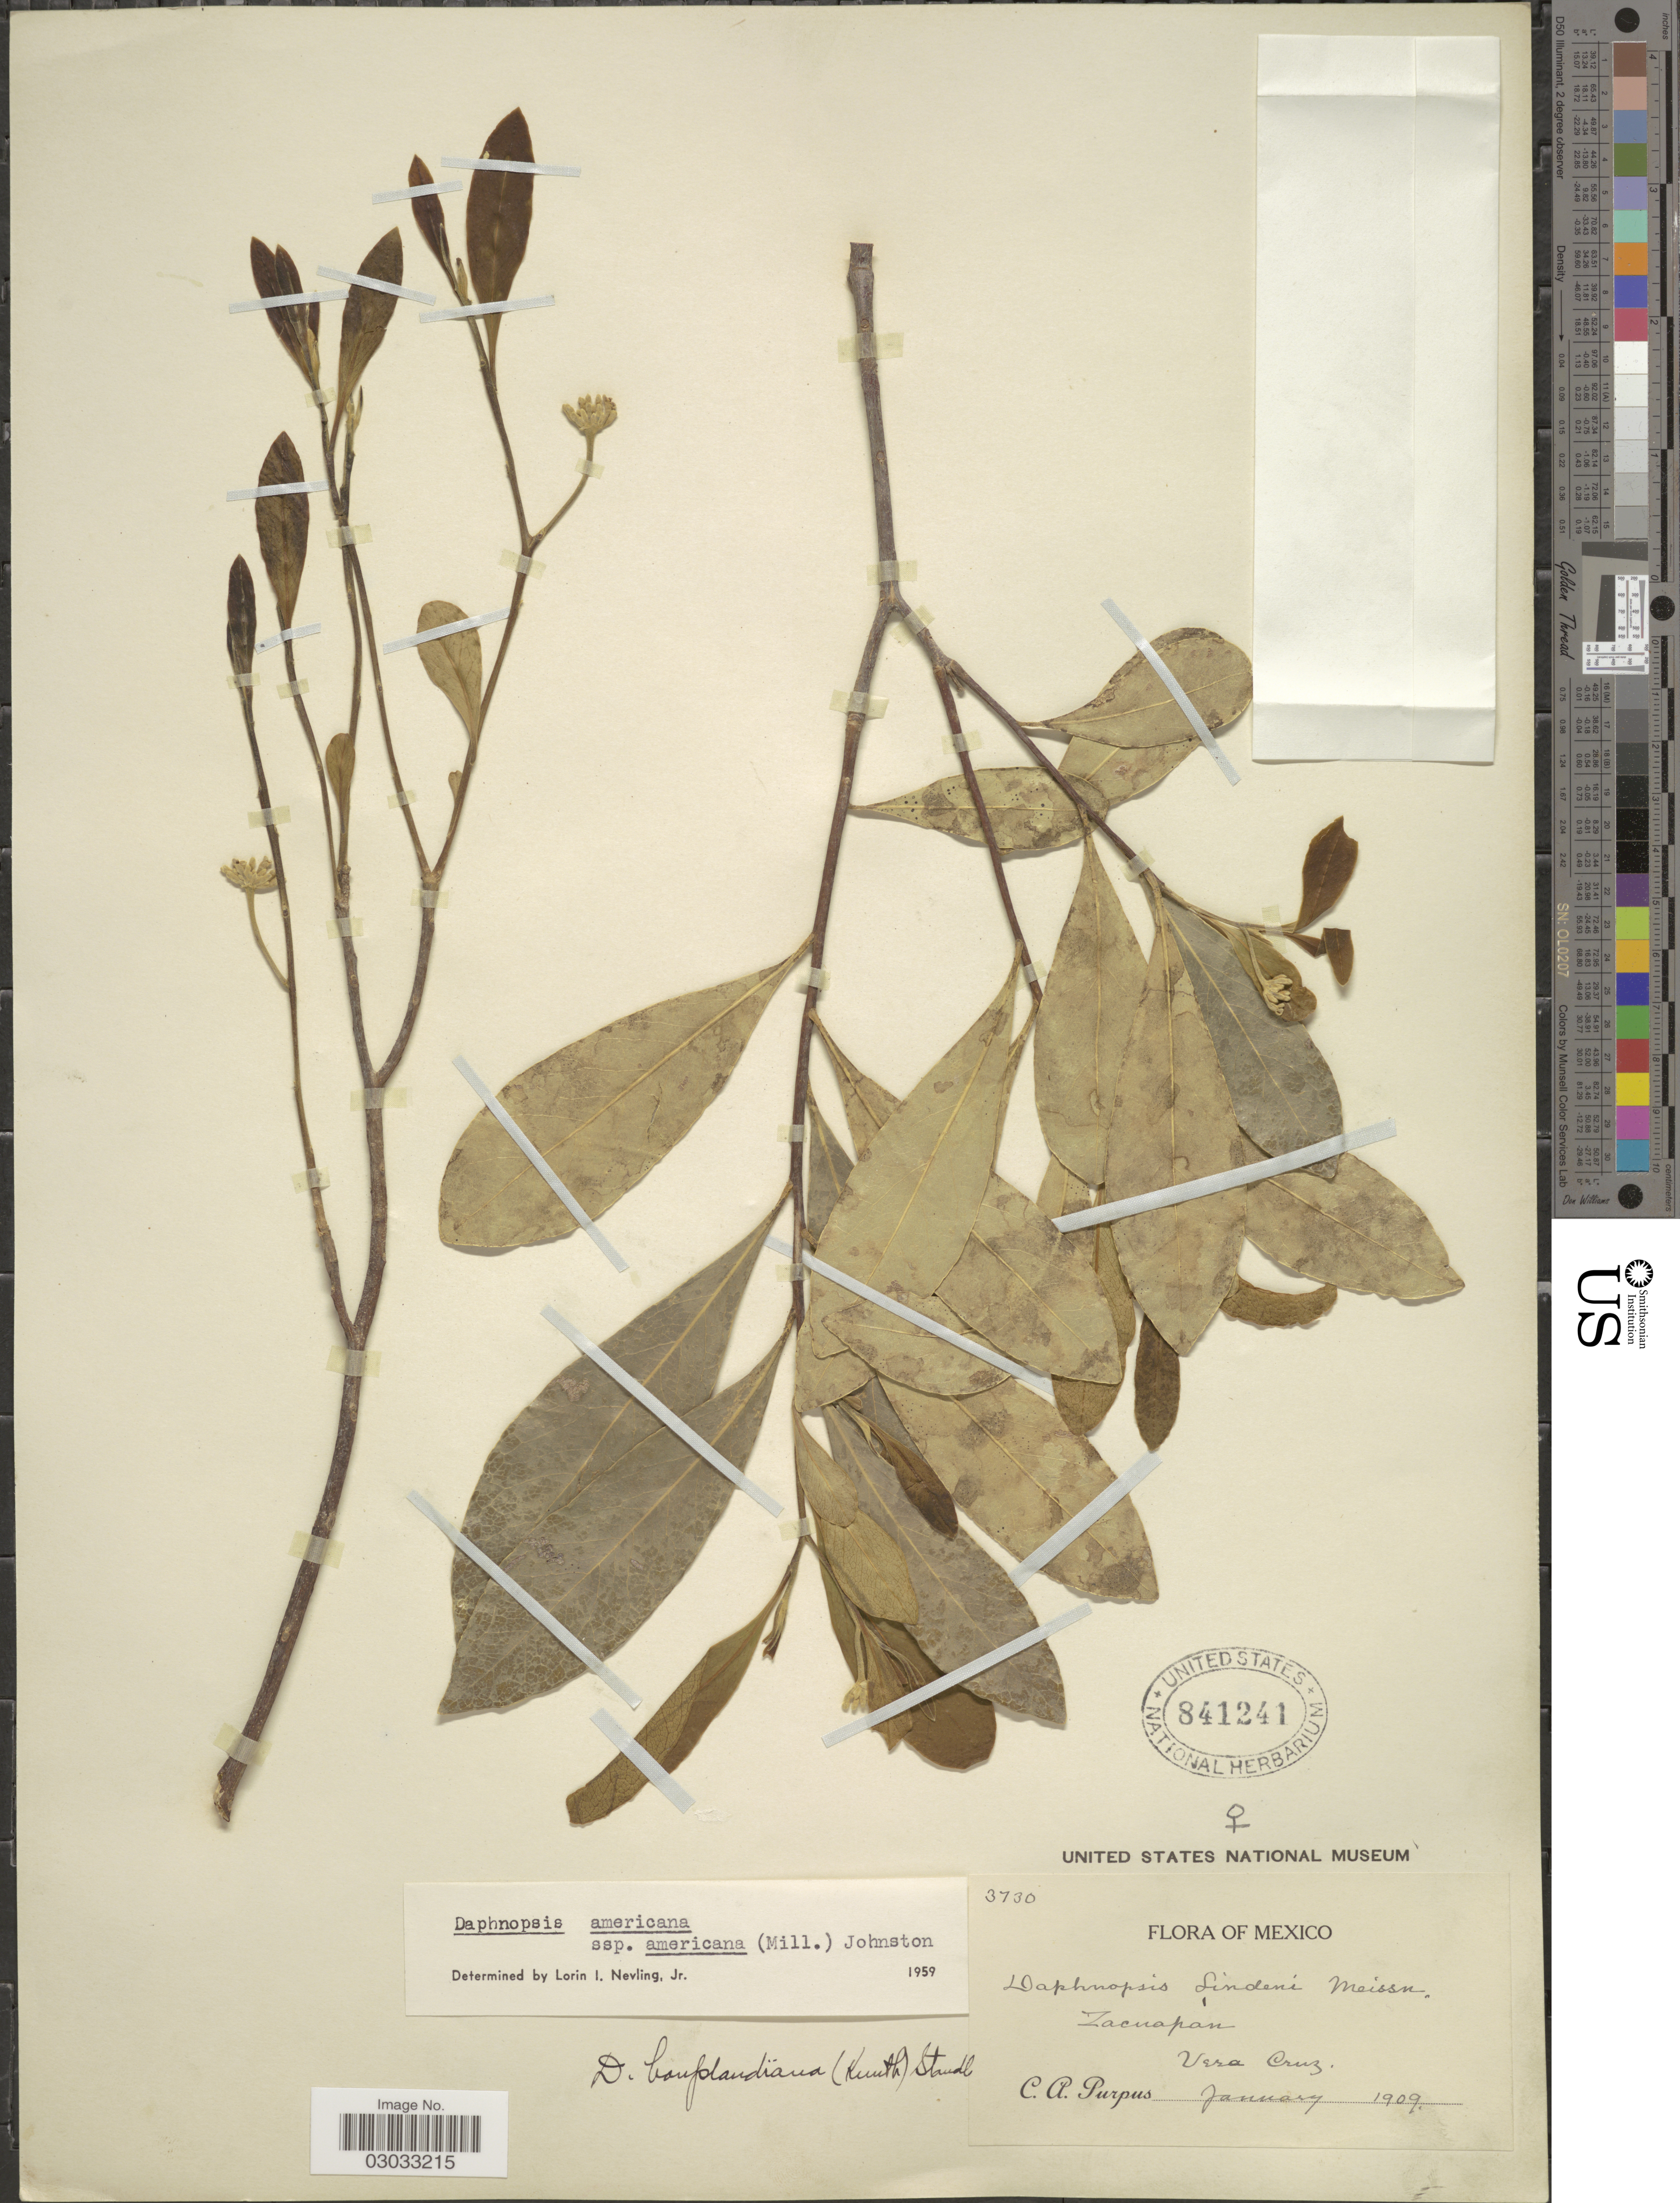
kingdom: Plantae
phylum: Tracheophyta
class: Magnoliopsida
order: Malvales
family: Thymelaeaceae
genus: Daphnopsis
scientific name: Daphnopsis americana subsp. americana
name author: (Mill.) J.R. Johnst.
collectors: C. A. Purpus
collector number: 3730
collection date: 1909-01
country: Mexico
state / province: Veracruz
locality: Zacuapan, Vera Cruz.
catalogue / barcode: US 841241